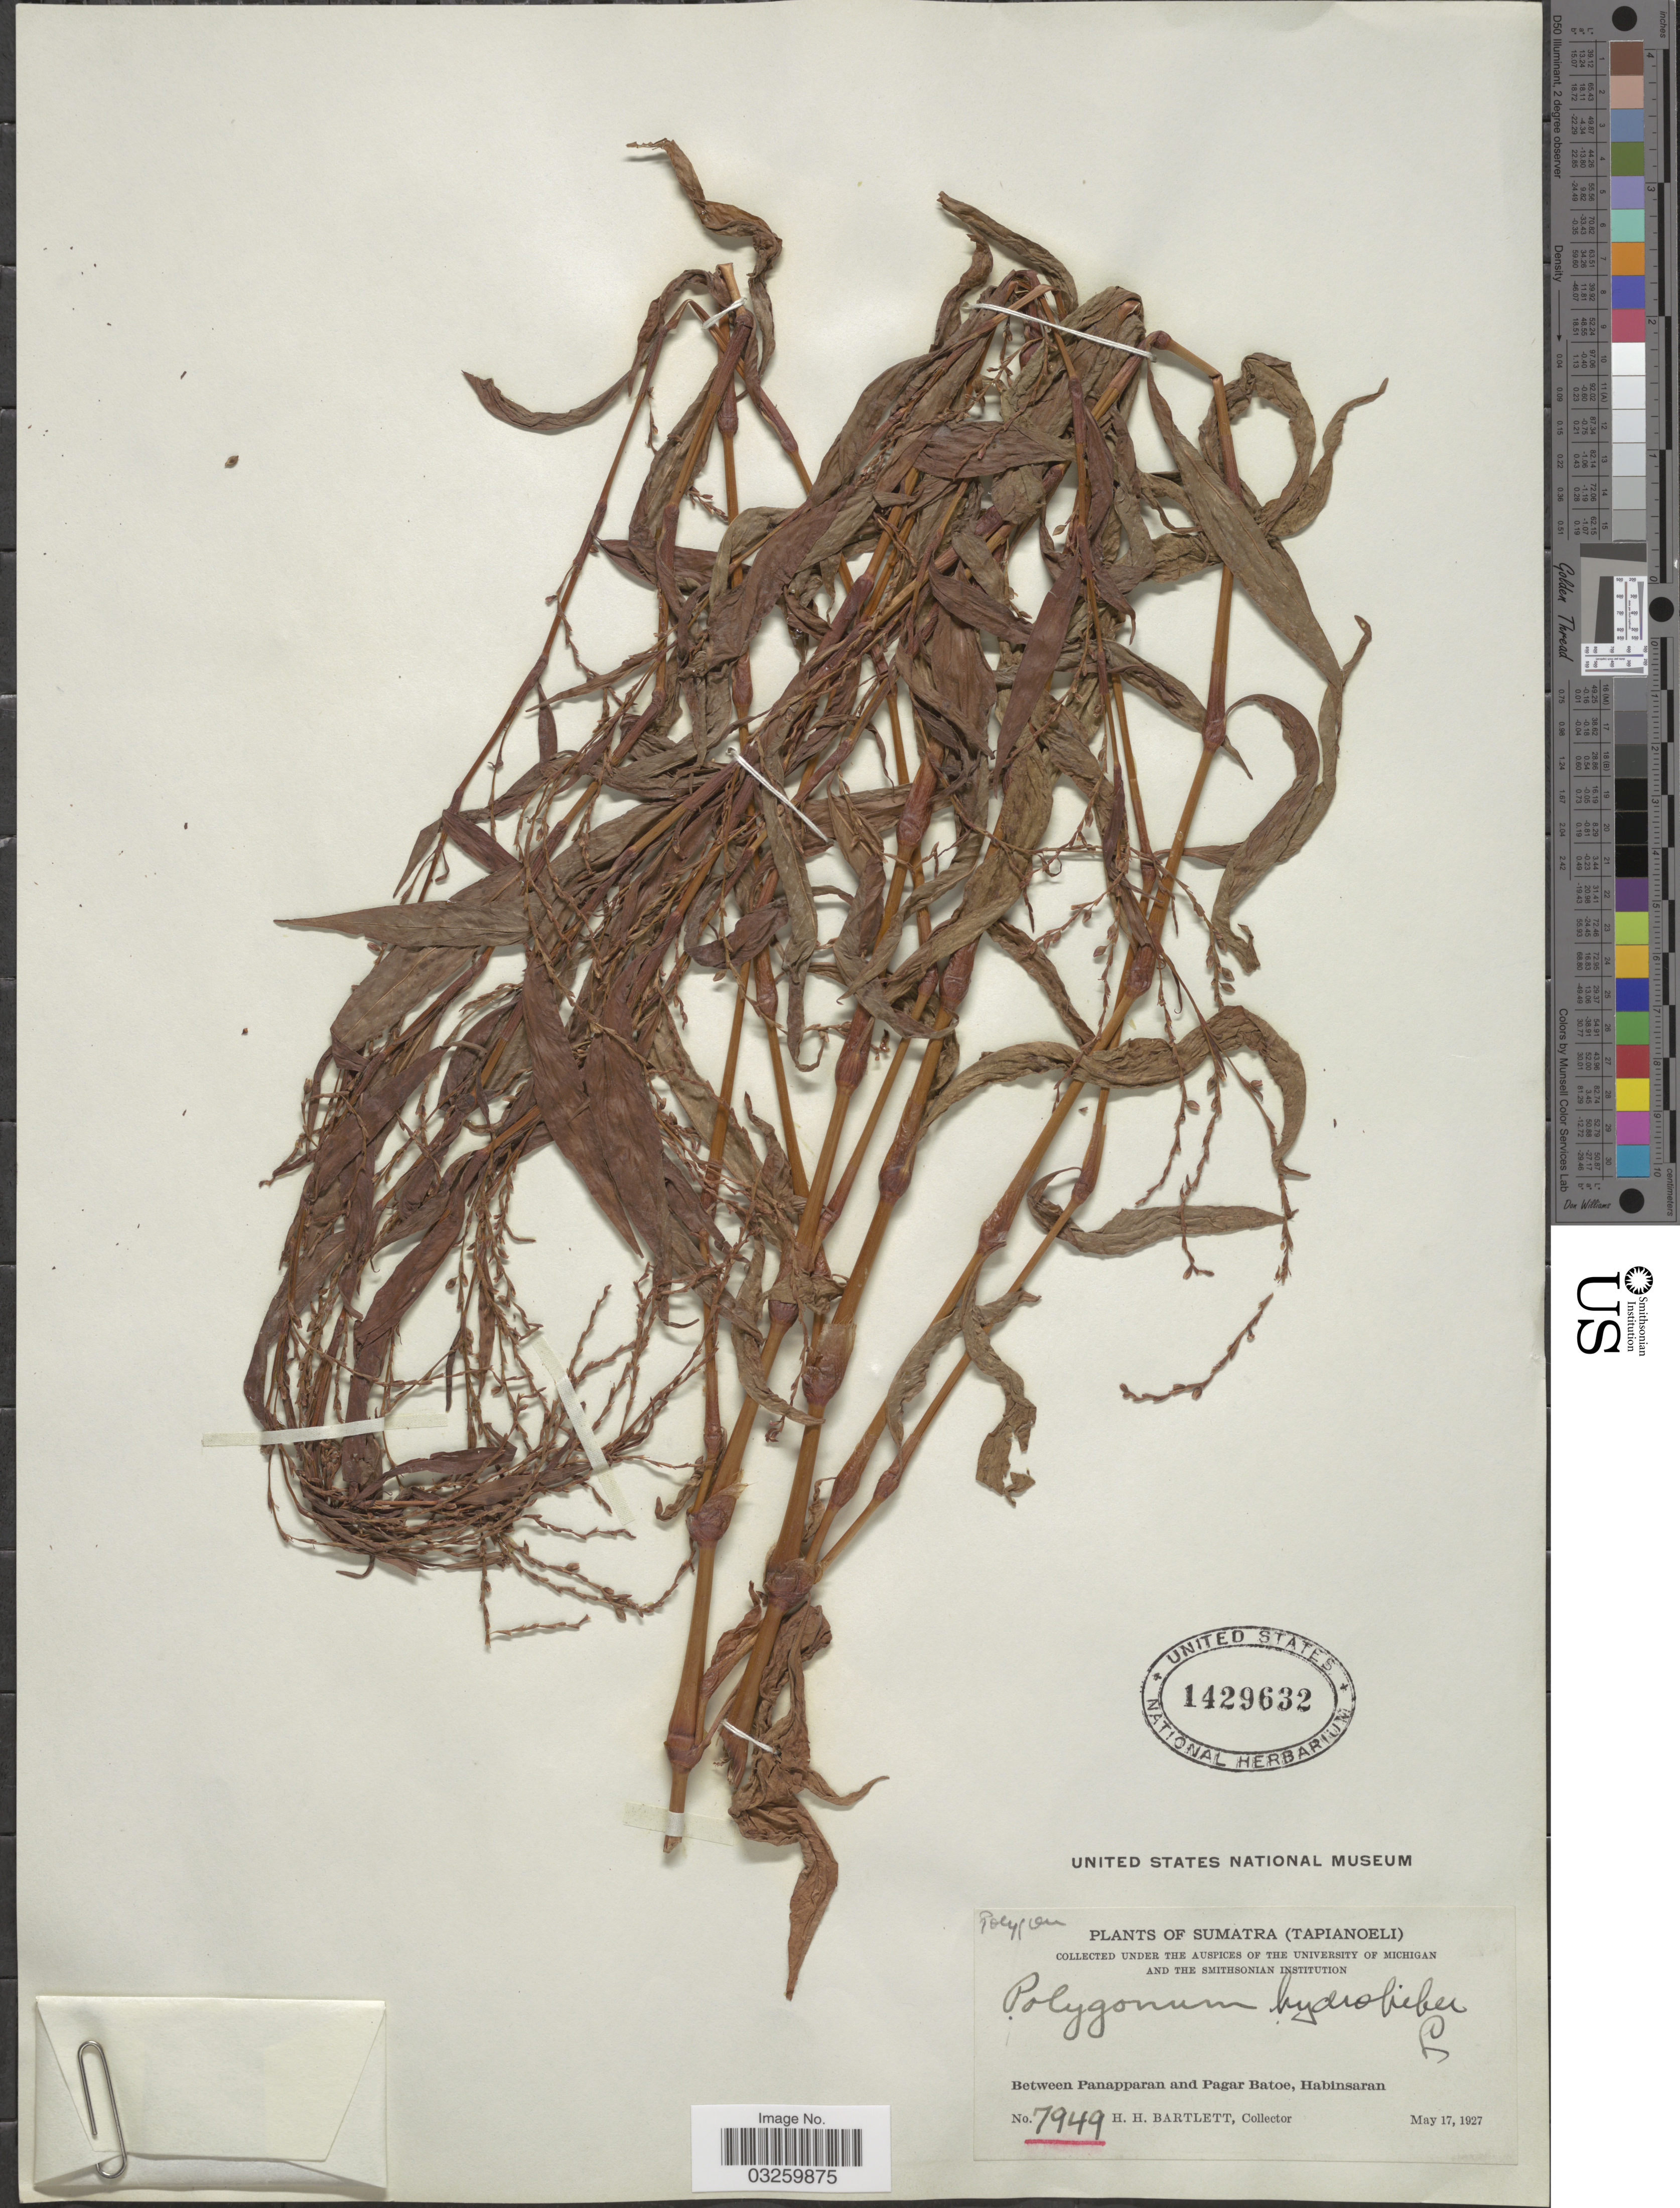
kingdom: Plantae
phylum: Tracheophyta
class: Magnoliopsida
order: Caryophyllales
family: Polygonaceae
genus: Persicaria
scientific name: Persicaria hydropiper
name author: (L.) Delarbre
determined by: Wagner, W. L., (BOT), Smithsonian Institution - National Museum of Natural History (UNITED STATES)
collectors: H. H. Bartlett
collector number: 7949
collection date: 1927-05-17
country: Indonesia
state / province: Sumatra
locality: (Tapianoeli). Between Panapparan and Pagar Batoe, Habinsaran.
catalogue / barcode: US 1429632